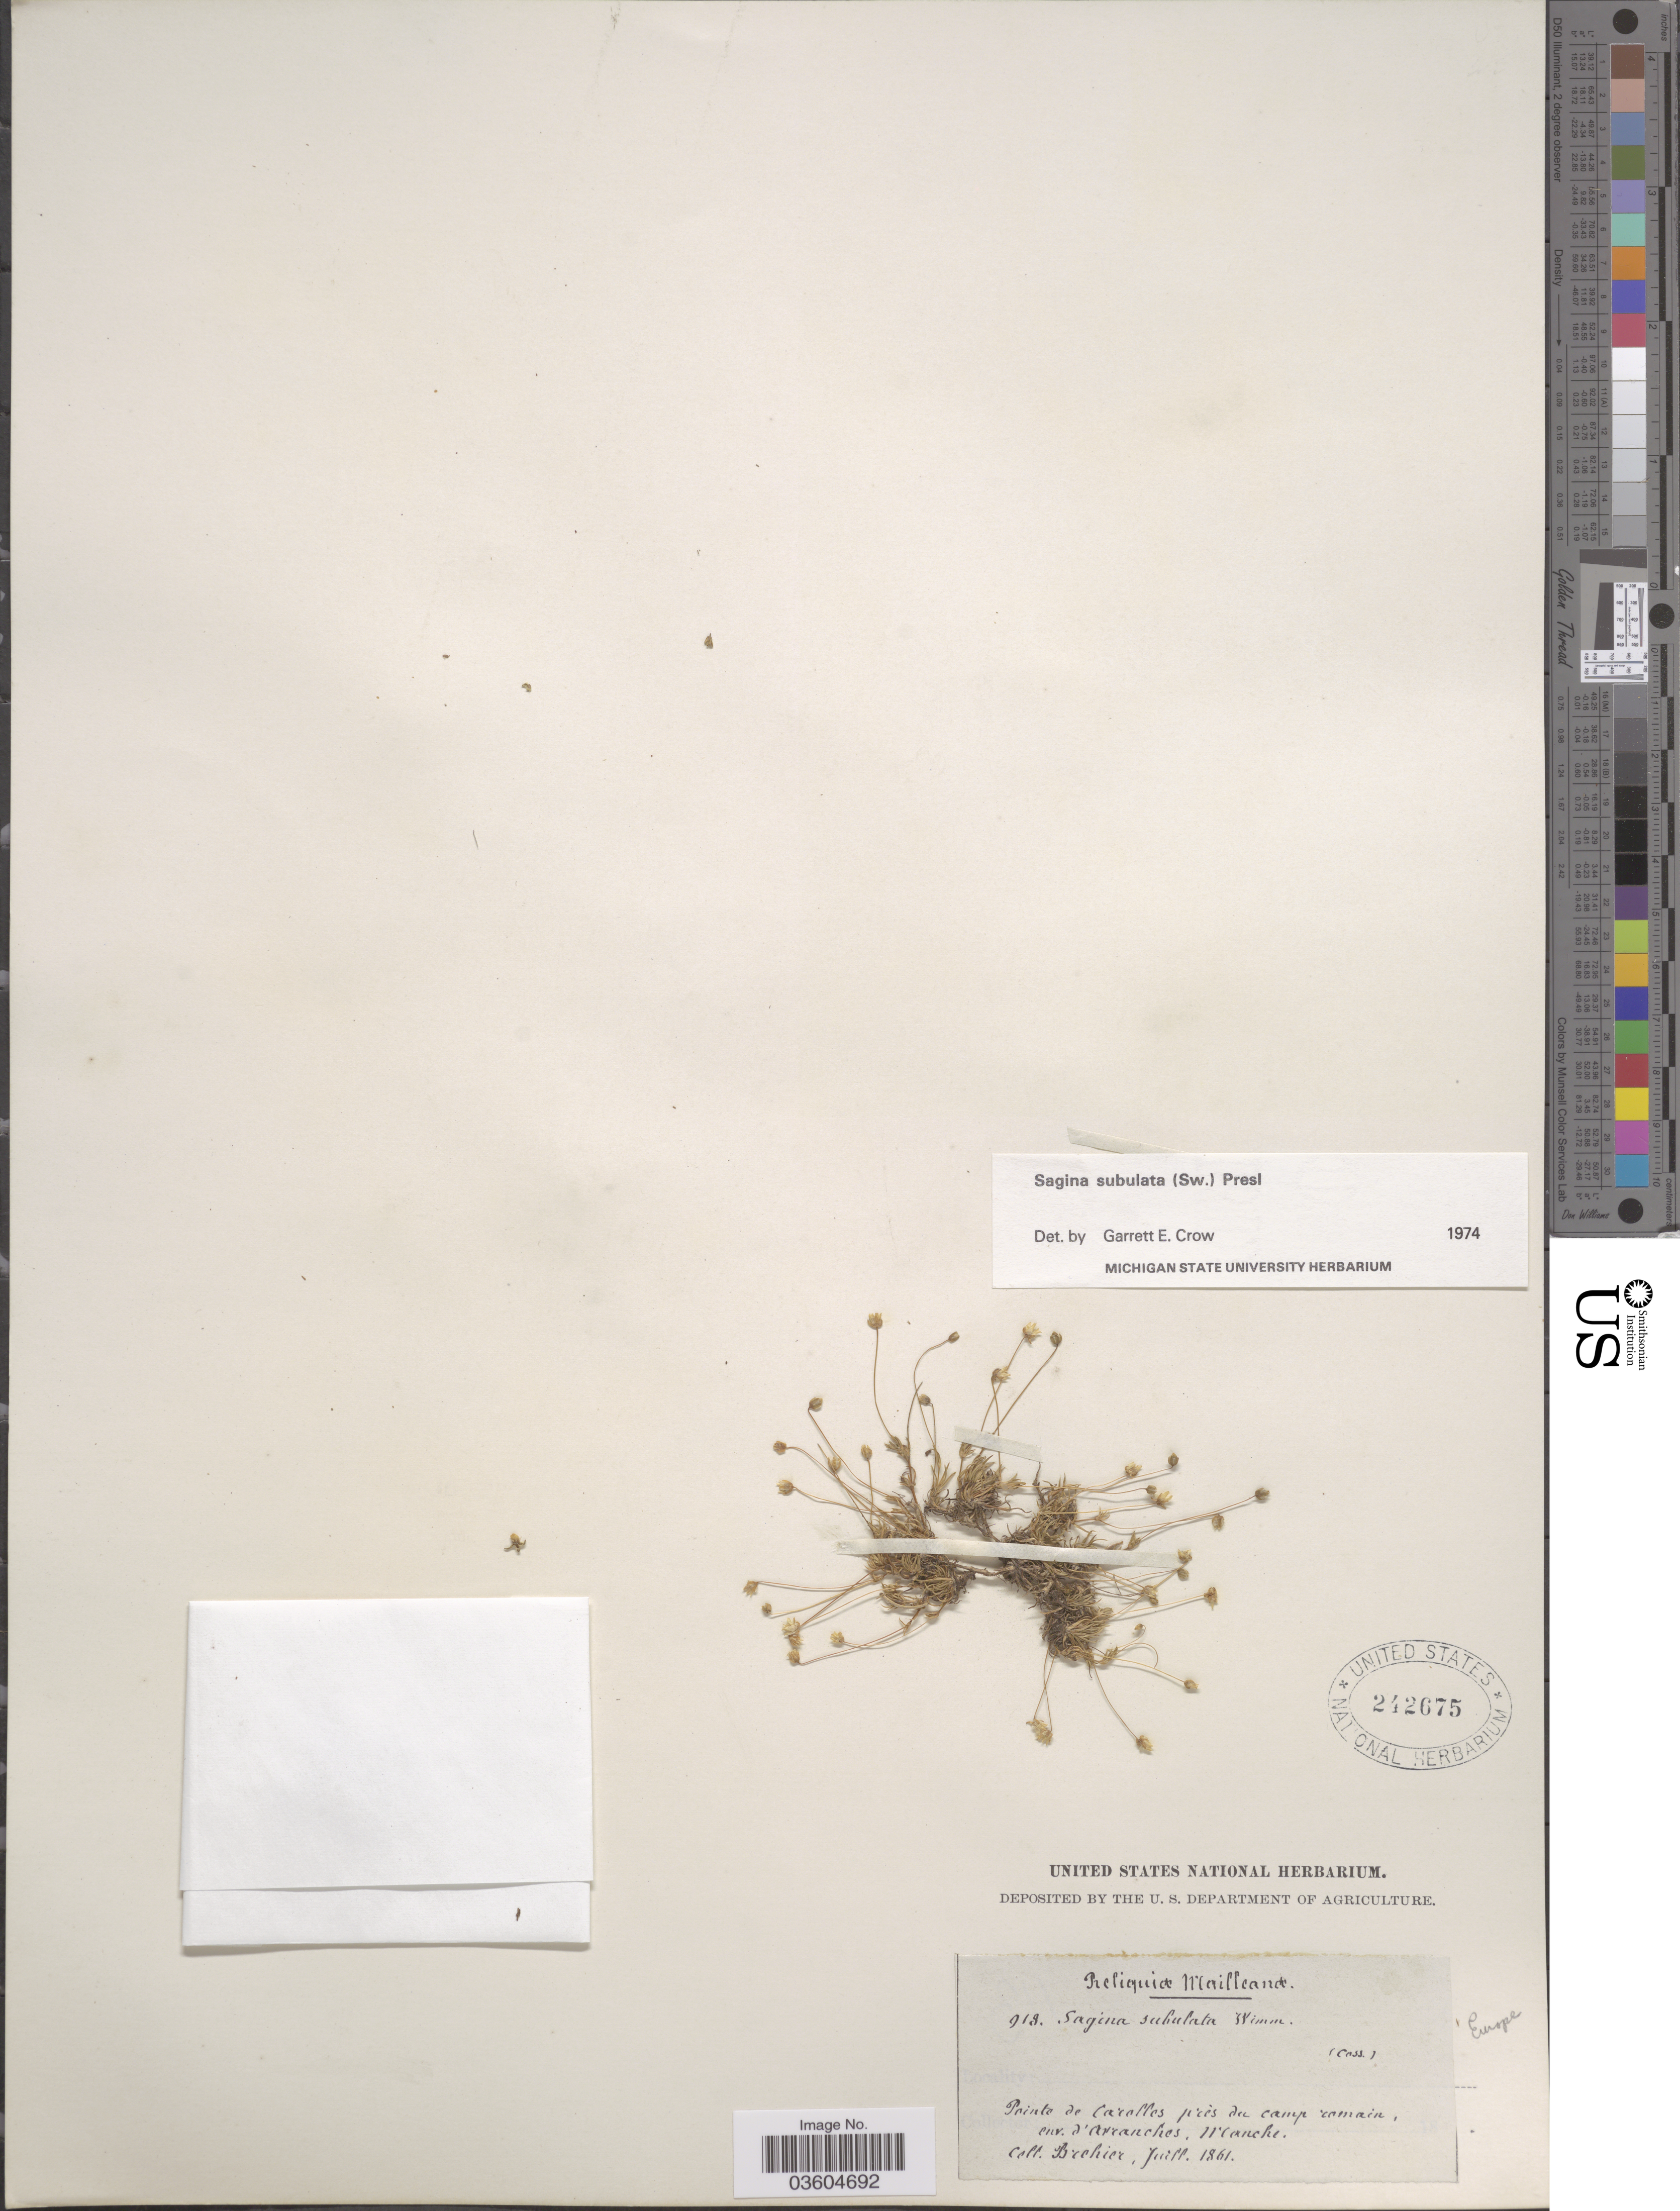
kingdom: Plantae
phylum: Tracheophyta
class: Magnoliopsida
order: Caryophyllales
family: Caryophyllaceae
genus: Sagina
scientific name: Sagina subulata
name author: (Sw.) C. Presl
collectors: Brehier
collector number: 918*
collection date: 1861-07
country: France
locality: Europe. Pointe de Carolles près du camp romain, env. d'Arranches. Manche.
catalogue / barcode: US 242675